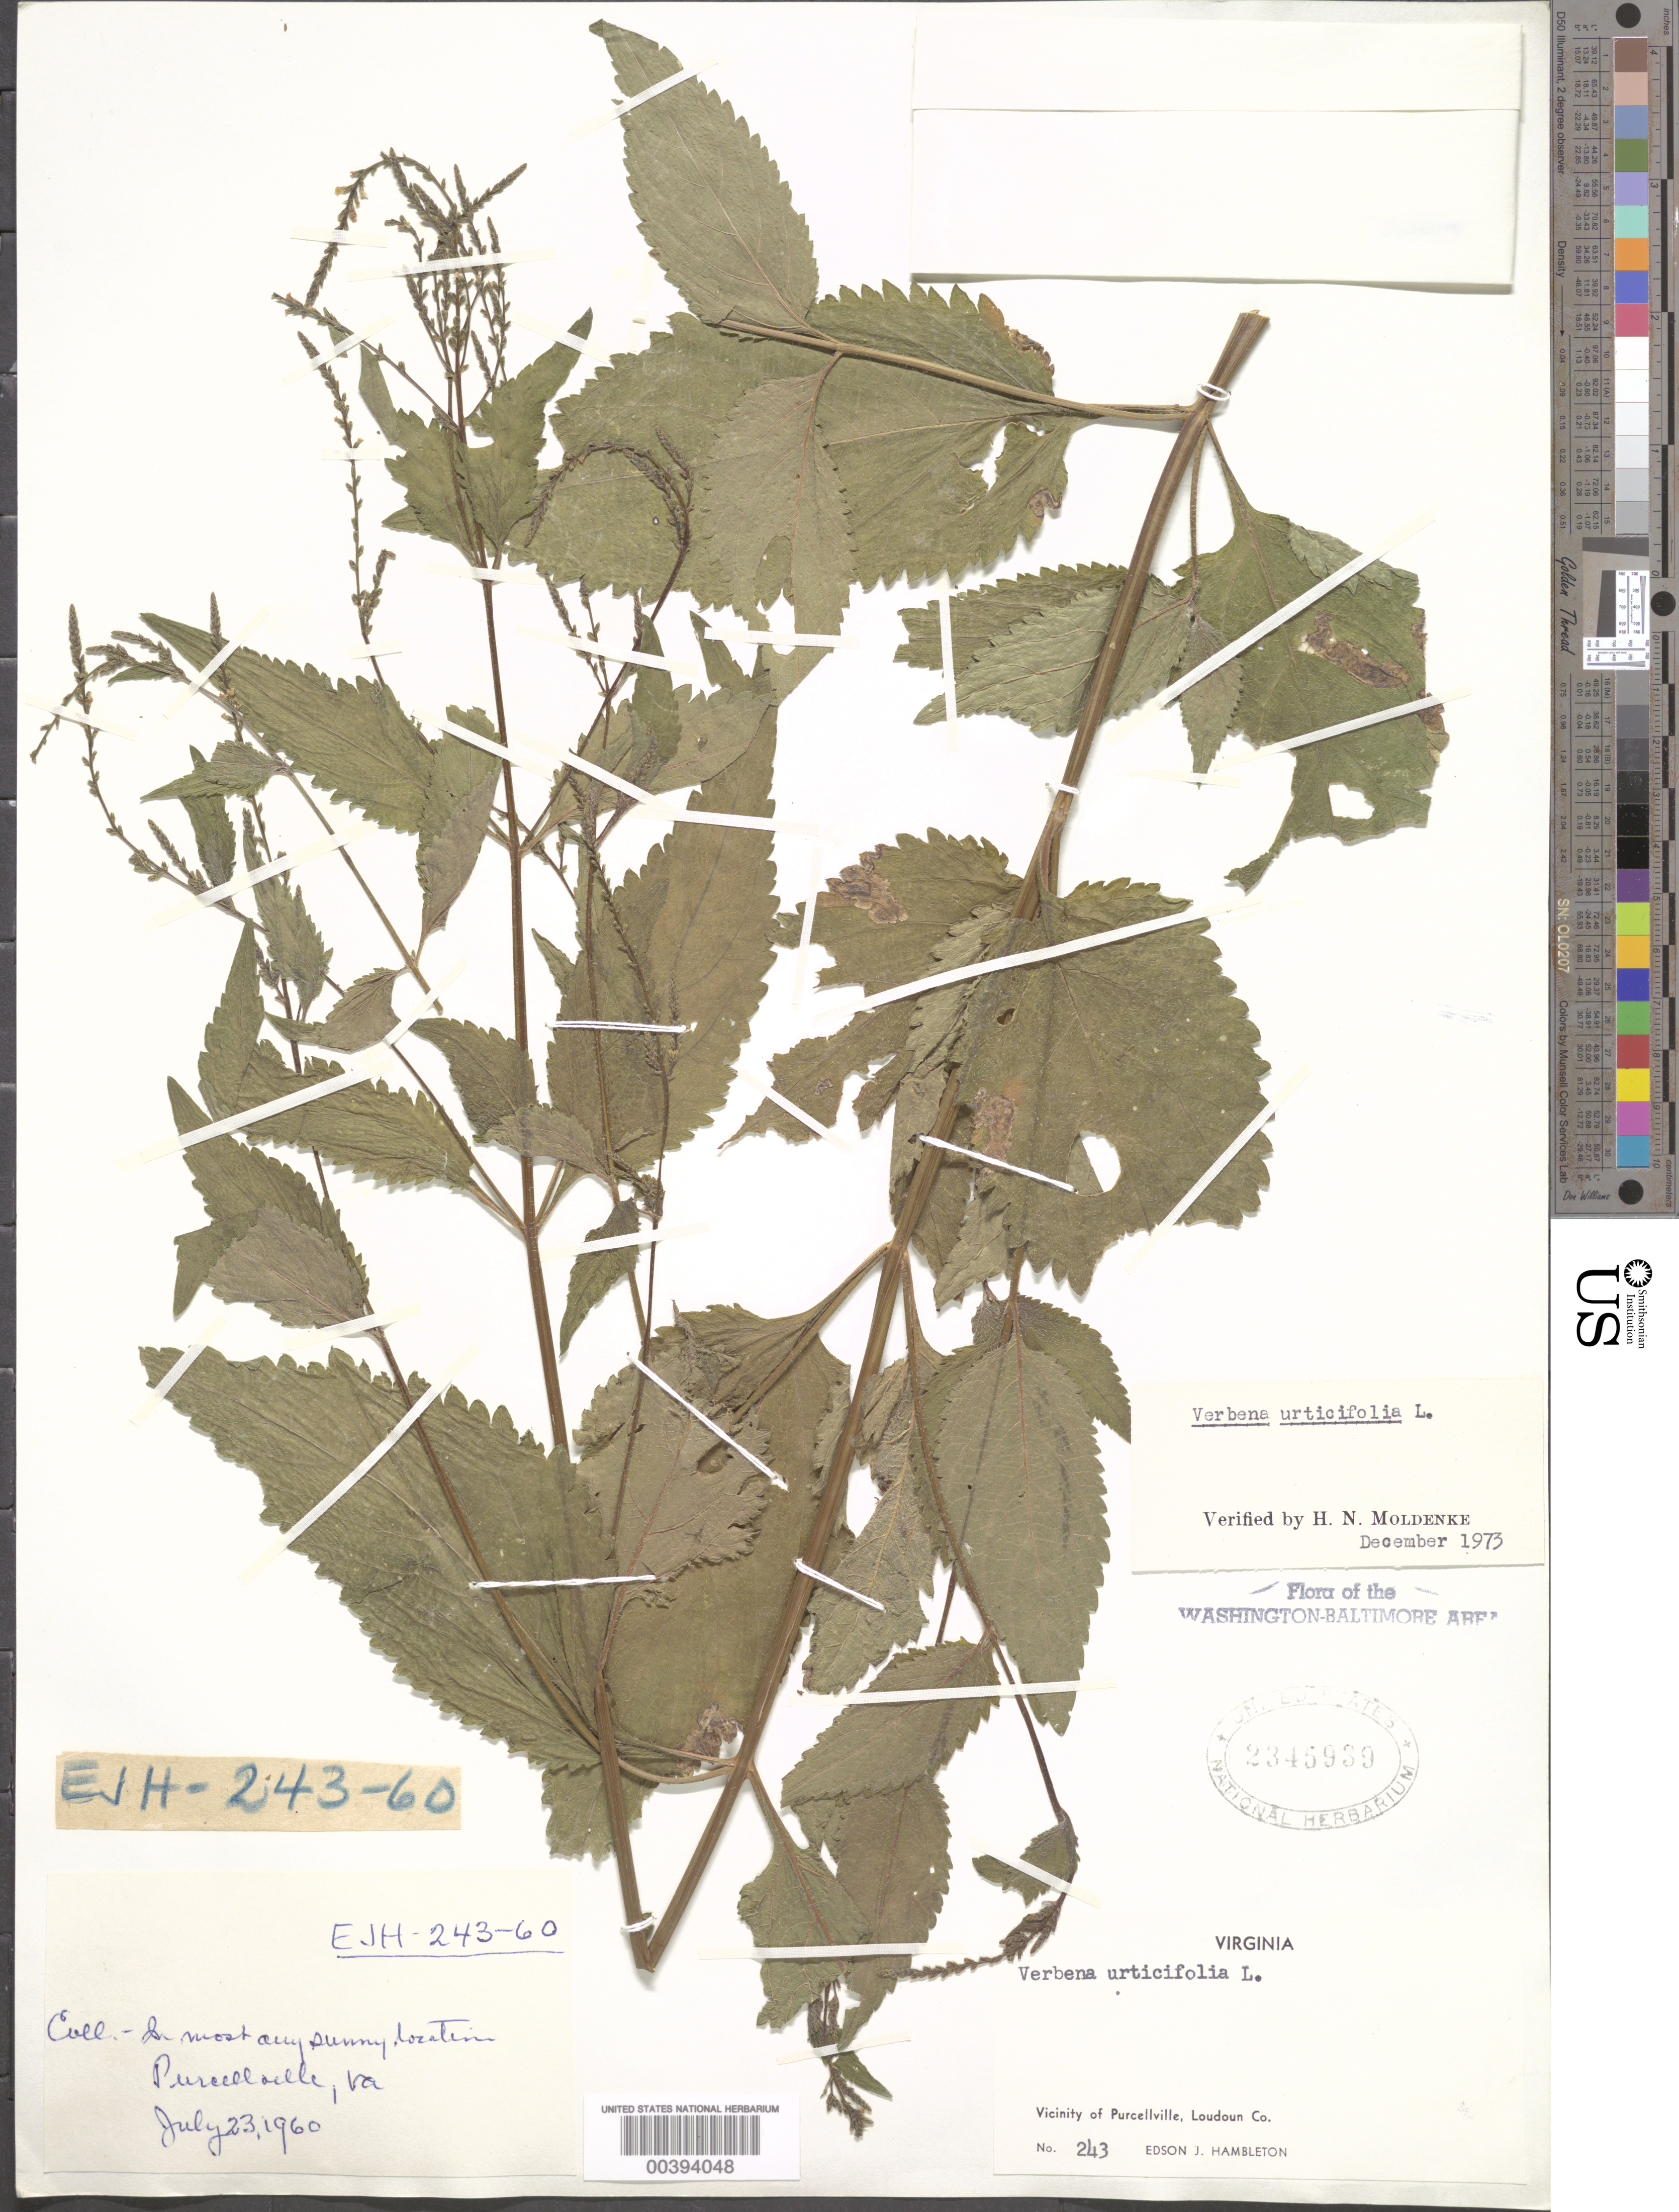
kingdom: Plantae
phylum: Tracheophyta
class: Magnoliopsida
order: Lamiales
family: Verbenaceae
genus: Verbena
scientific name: Verbena urticifolia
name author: L.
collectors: E. Hambleton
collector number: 243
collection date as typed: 23 Jul 1960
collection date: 1960-07-23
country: United States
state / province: Virginia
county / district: Loudoun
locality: Purcellville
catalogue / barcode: US 2345939